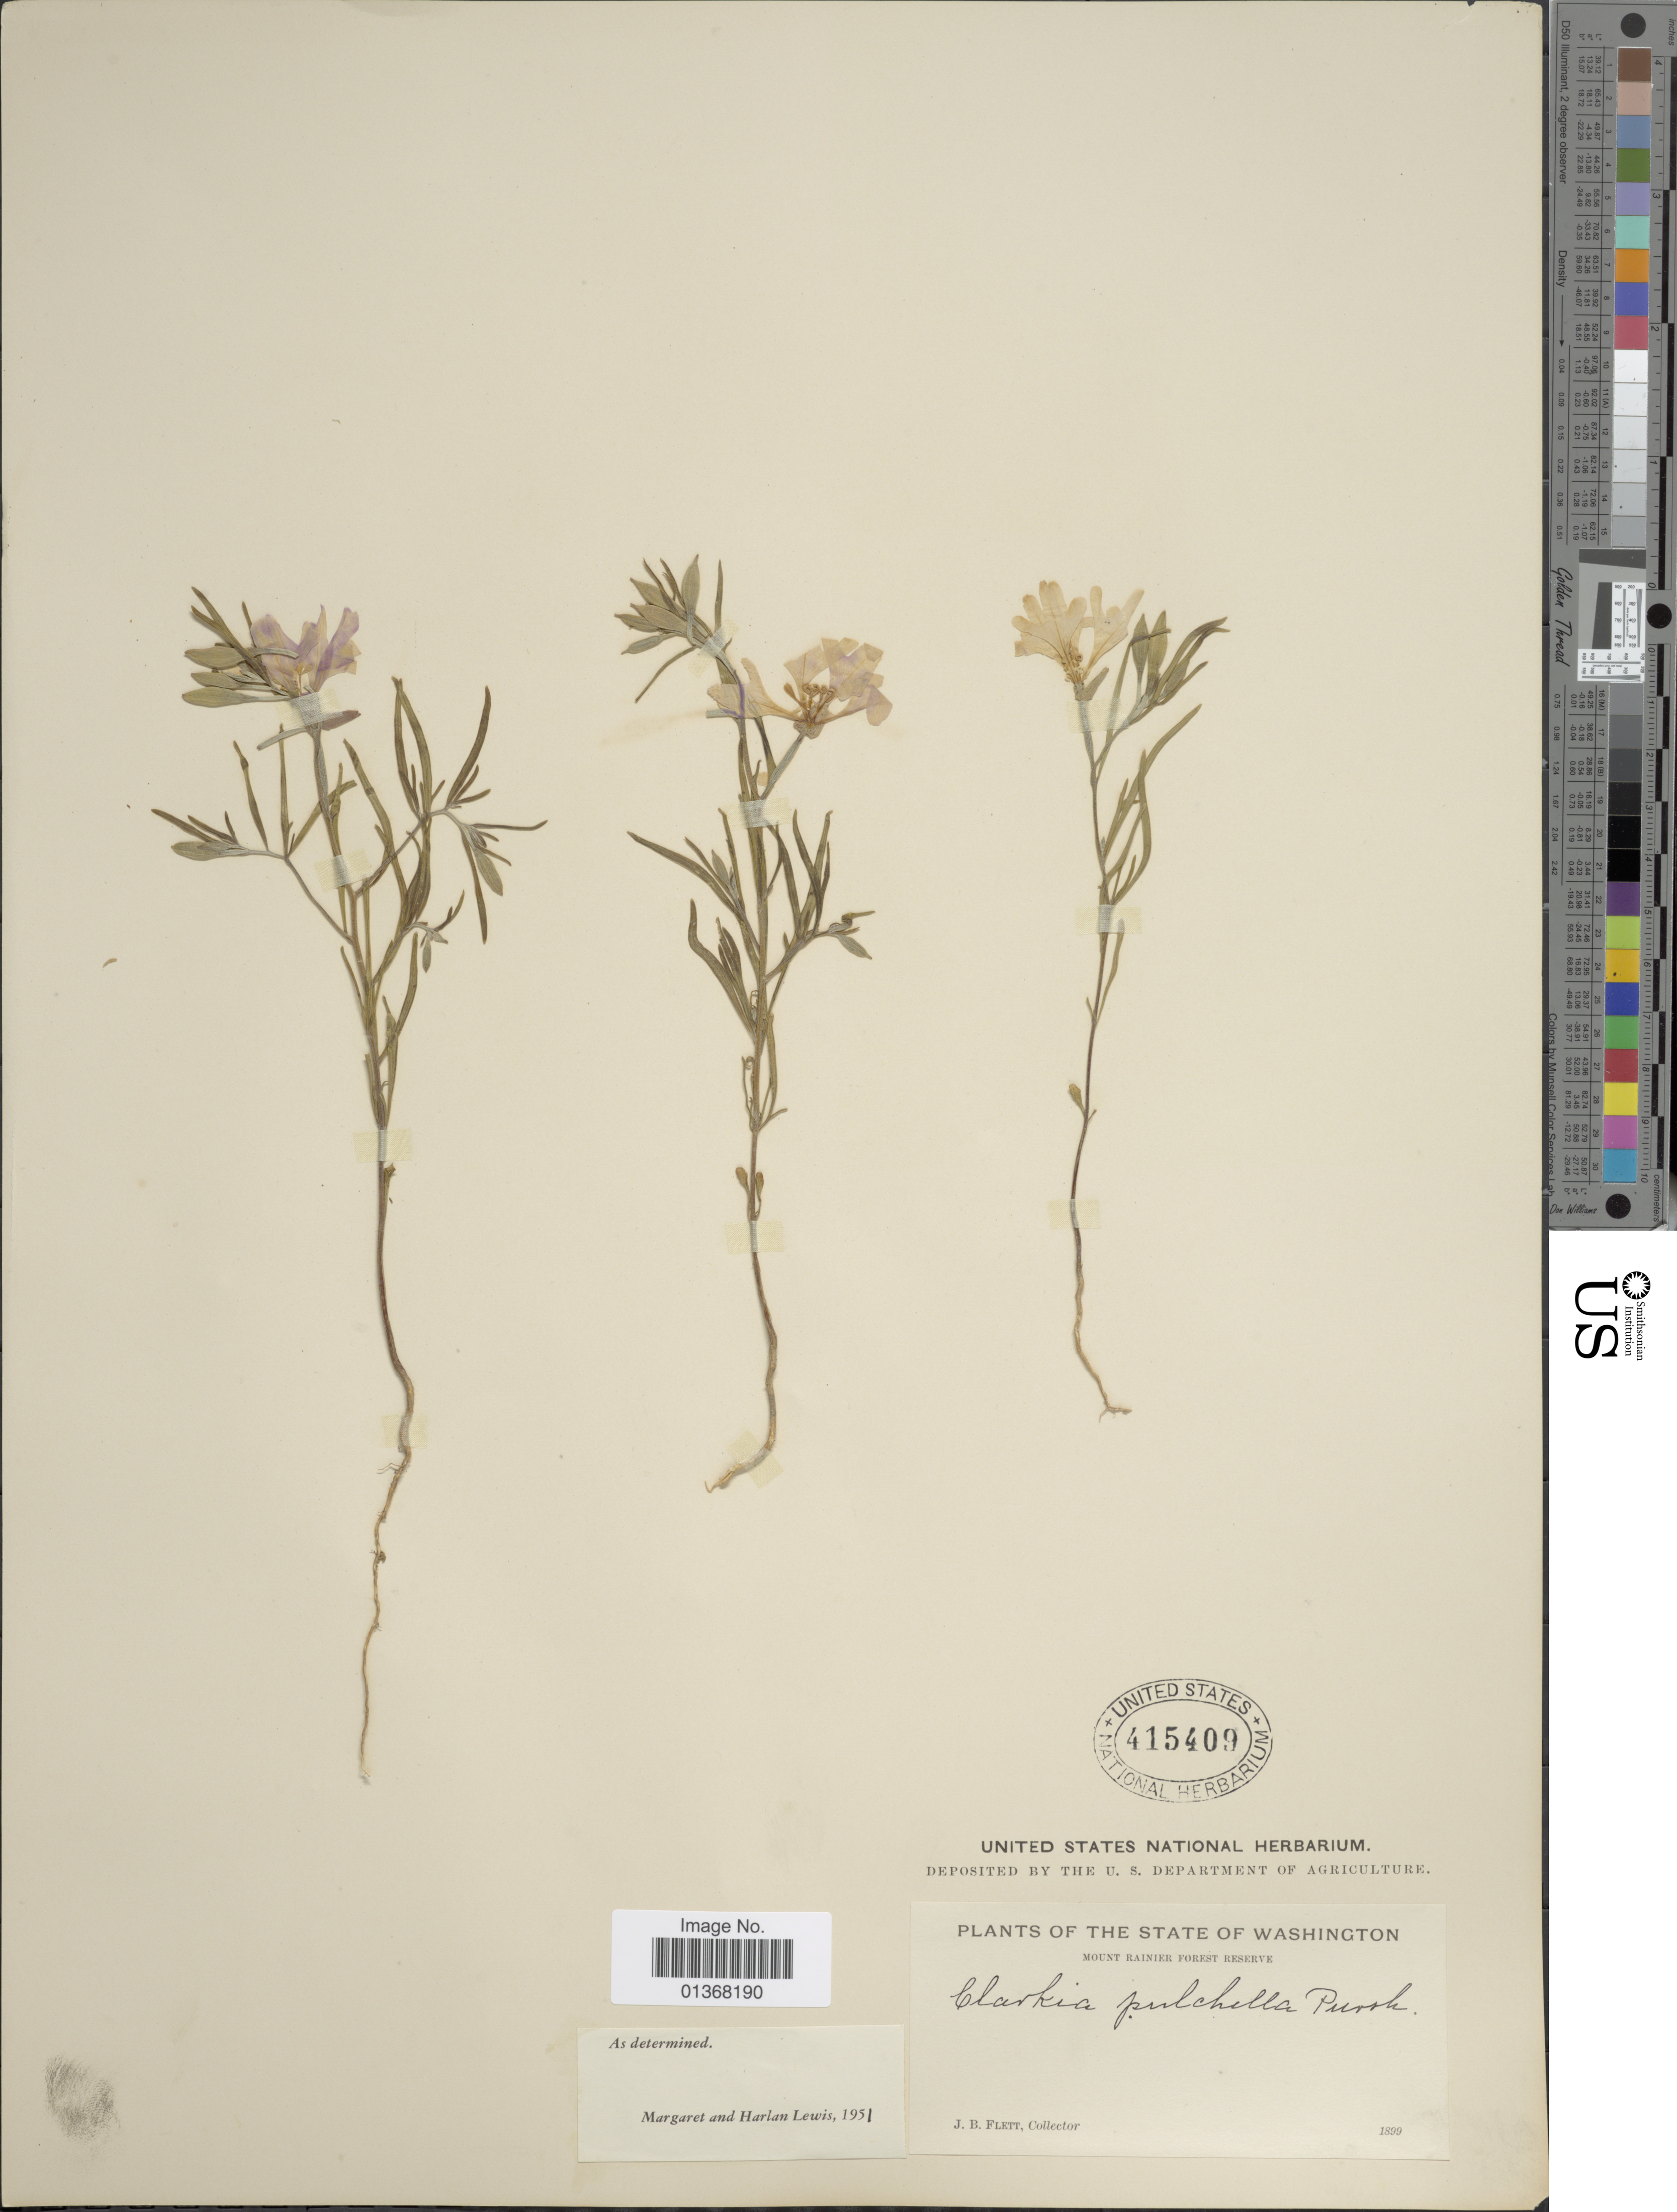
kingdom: Plantae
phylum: Tracheophyta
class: Magnoliopsida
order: Myrtales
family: Onagraceae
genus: Clarkia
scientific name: Clarkia pulchella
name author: Pursh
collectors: J. Flett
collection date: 1899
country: United States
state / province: Washington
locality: Mount Rainier Forest Reserve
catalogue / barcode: US 415409